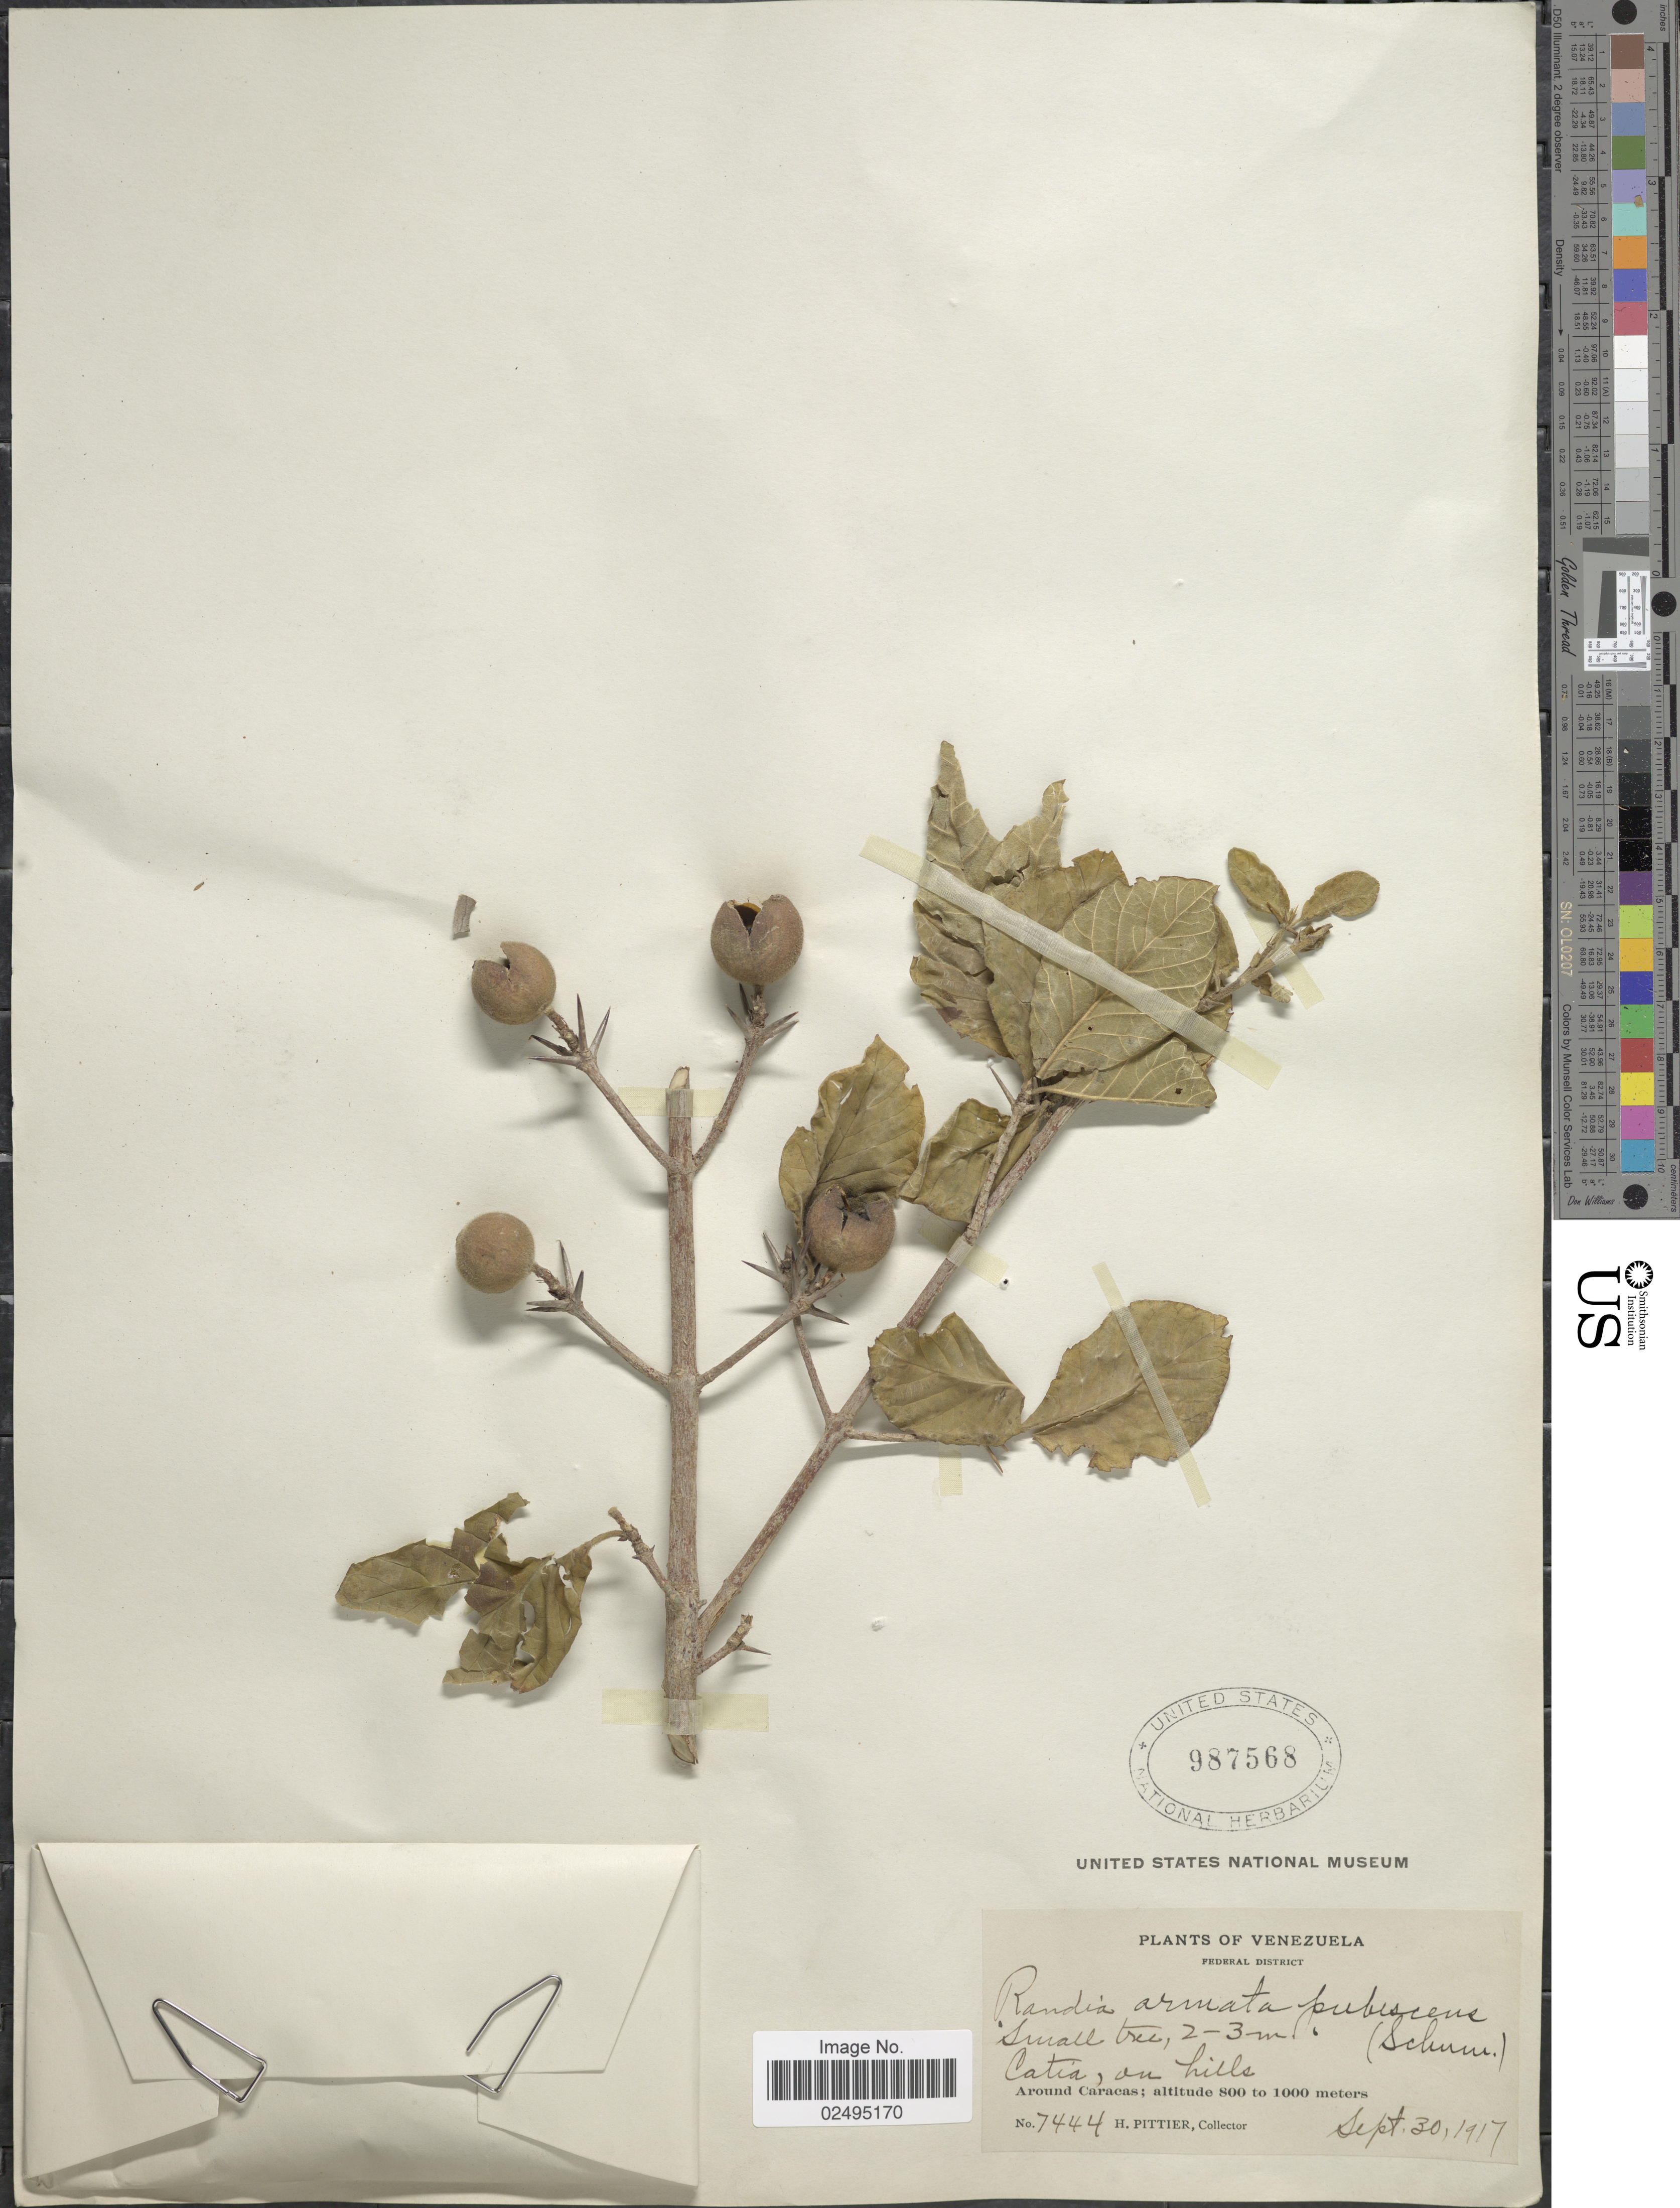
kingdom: Plantae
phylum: Tracheophyta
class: Magnoliopsida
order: Gentianales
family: Rubiaceae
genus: Randia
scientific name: Randia armata var. pubescens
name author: (Kunth) R. Knuth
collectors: H. F. Pittier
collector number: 7444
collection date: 1917-09-30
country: Venezuela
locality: Federal District, Catia, on hills, Around Caracas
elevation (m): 800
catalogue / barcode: US 987568